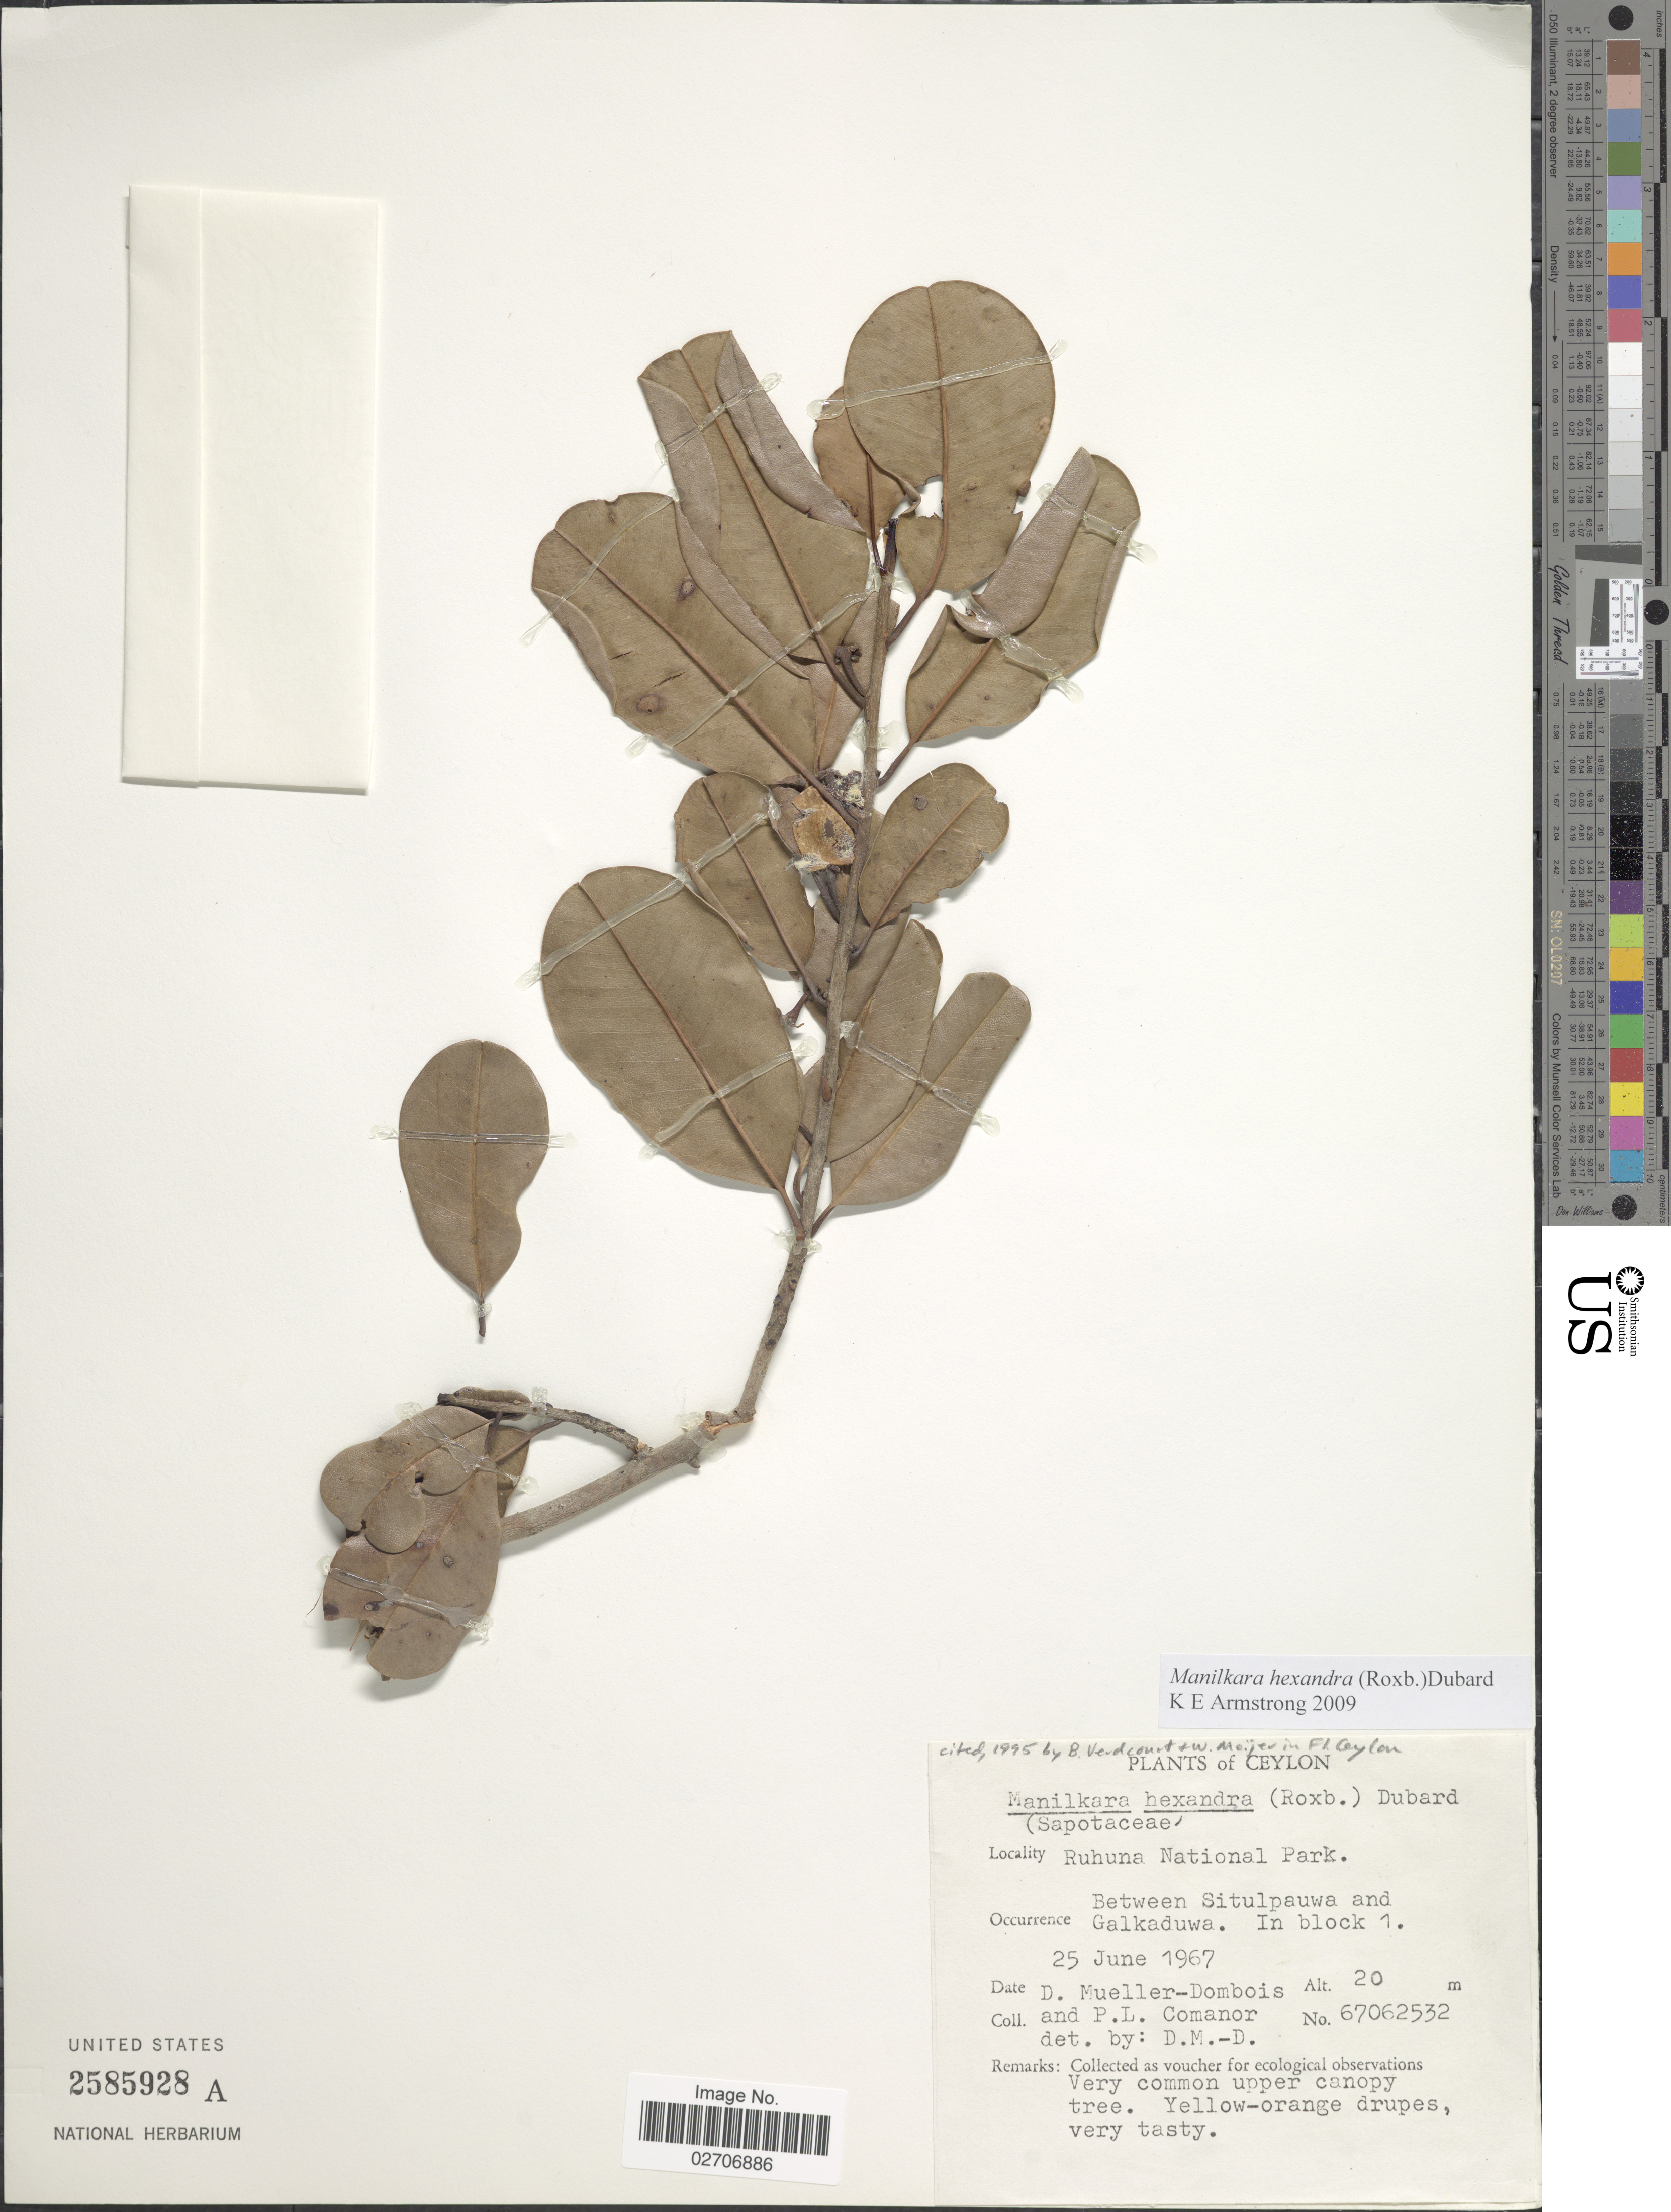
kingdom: Plantae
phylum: Tracheophyta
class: Magnoliopsida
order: Ericales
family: Sapotaceae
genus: Manilkara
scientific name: Manilkara hexandra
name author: (Roxb.) Dubard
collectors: D. Mueller-Dombois & P. Comanor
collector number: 67062532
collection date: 1967-06-25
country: Sri Lanka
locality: Ceylon, Ruhuna National Park, between Situlpauwa and Galkaduwa, in block 1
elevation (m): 20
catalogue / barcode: US 2585928A